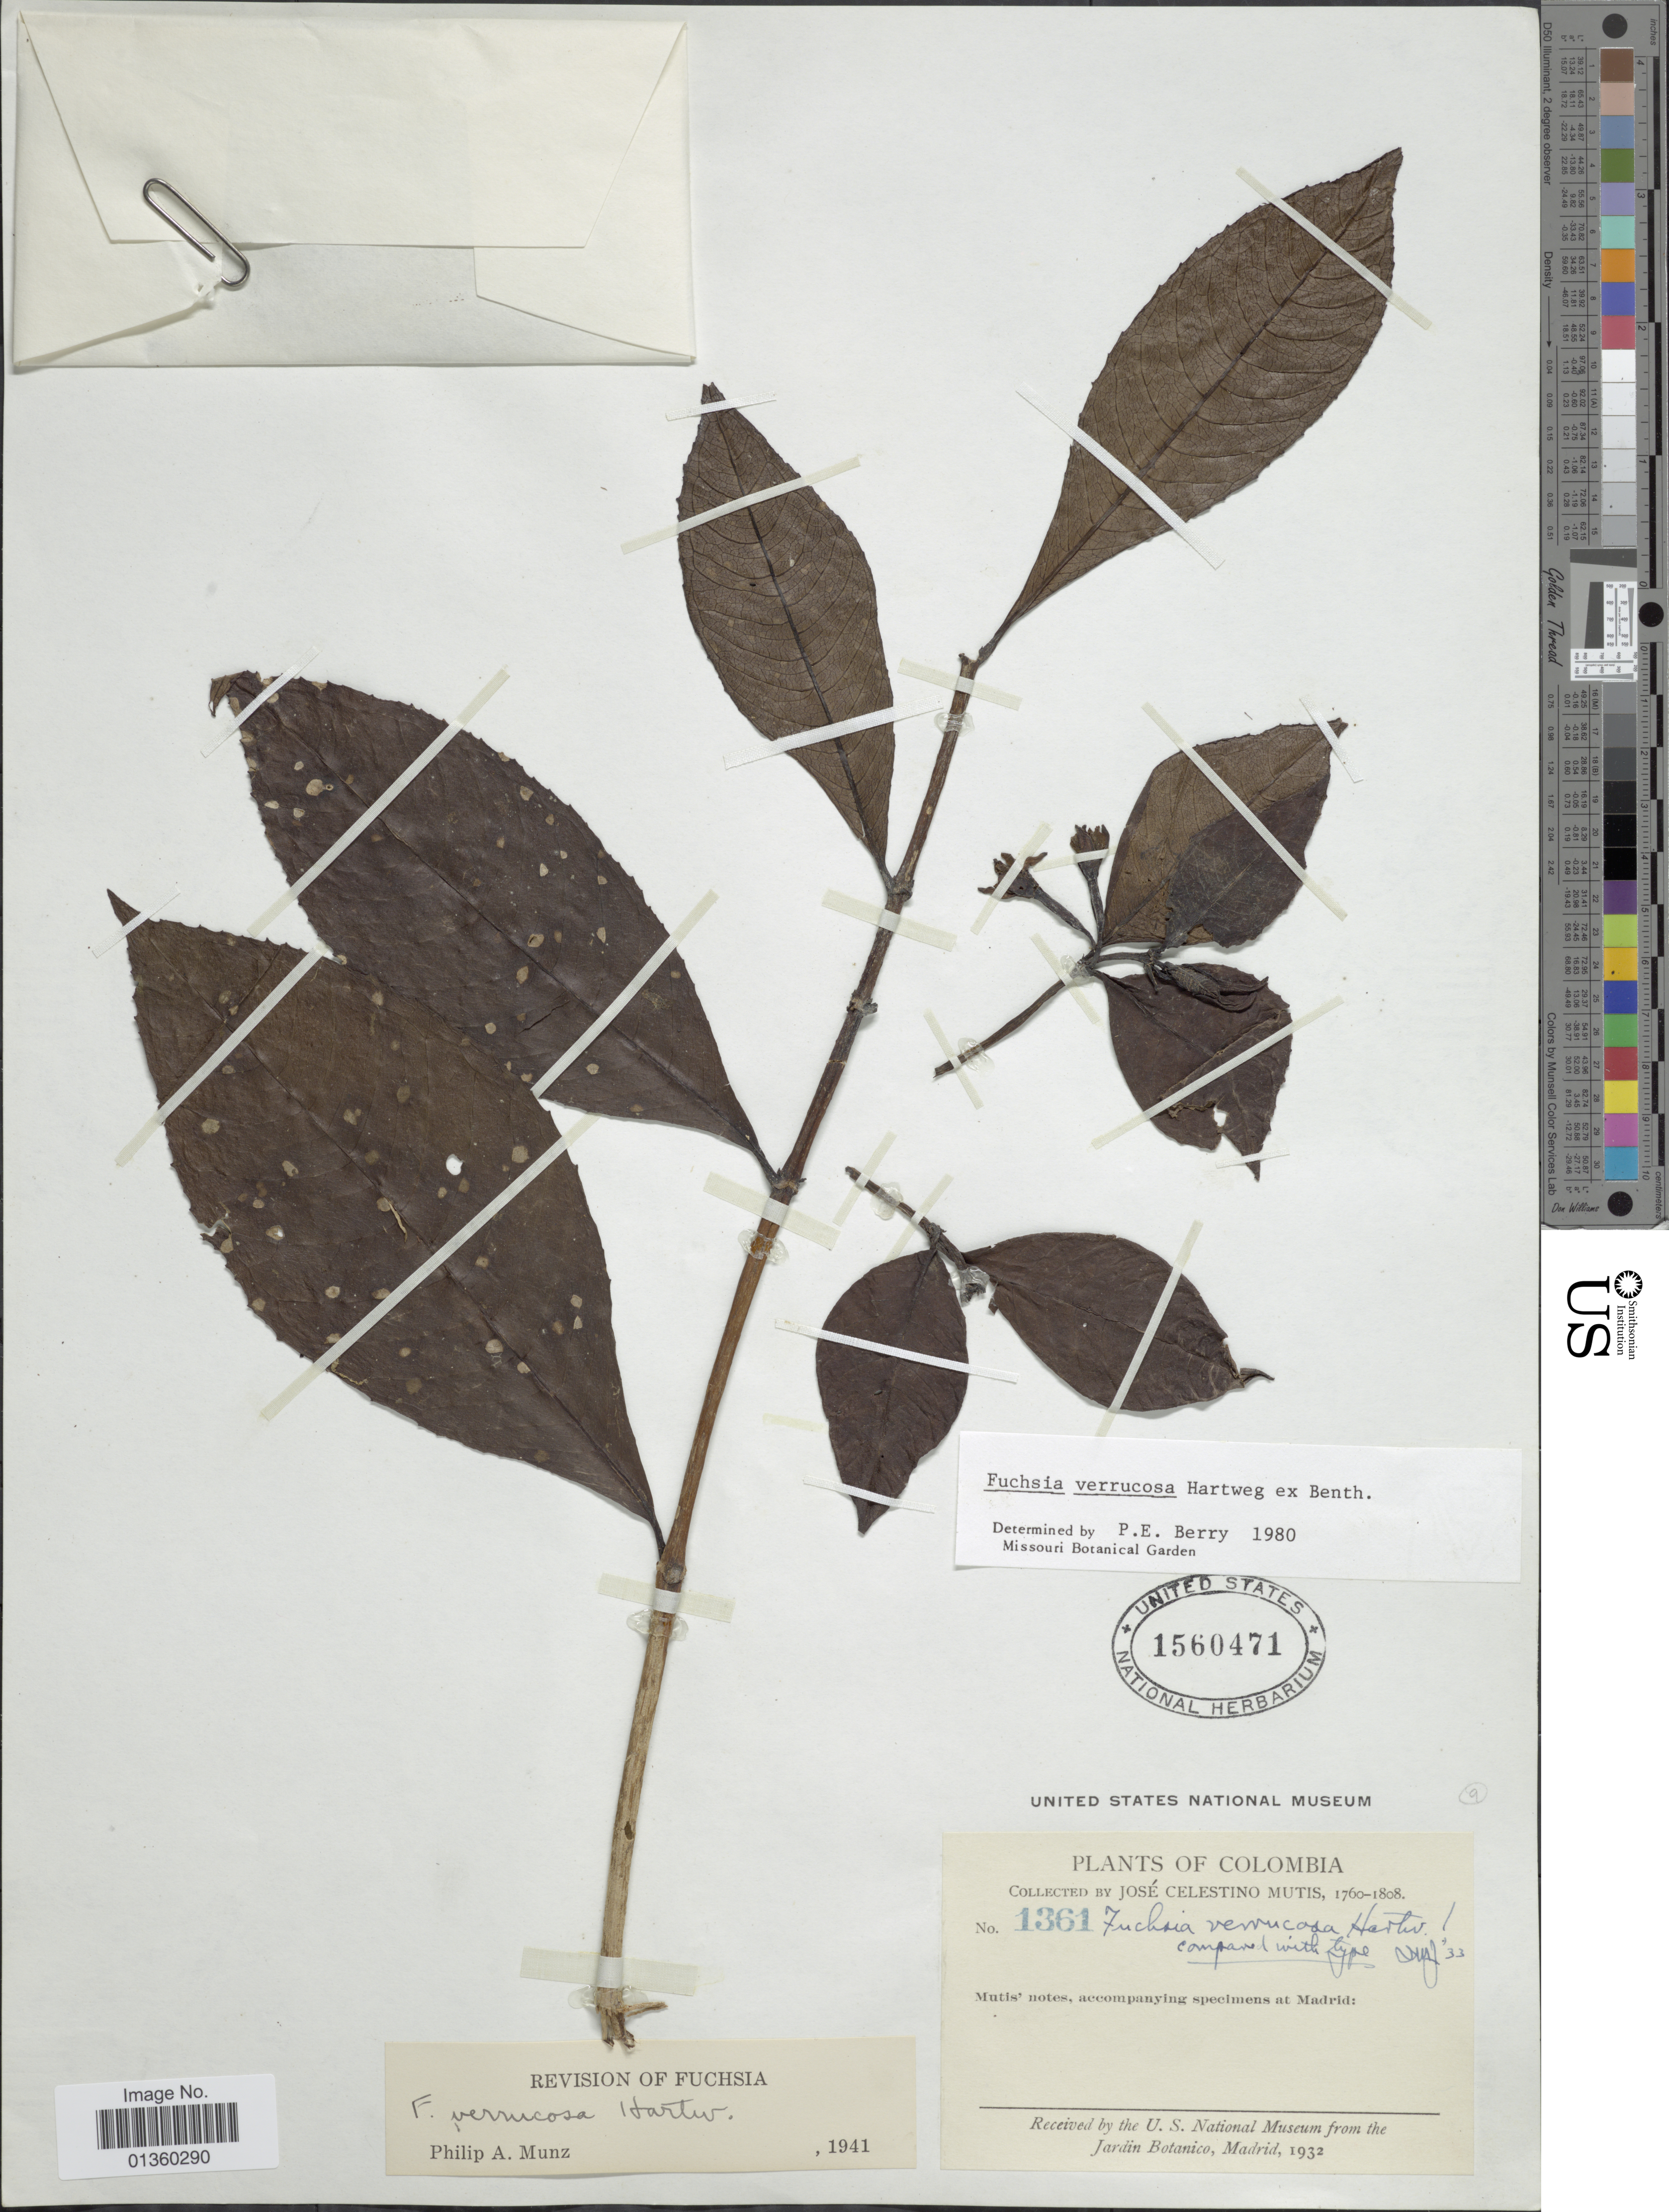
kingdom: Plantae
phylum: Tracheophyta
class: Magnoliopsida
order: Myrtales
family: Onagraceae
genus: Fuchsia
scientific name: Fuchsia verrucosa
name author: Hartw. ex Benth.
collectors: J. C. B. Mutis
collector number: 1361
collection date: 1760/1808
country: Colombia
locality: Madrid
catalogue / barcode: US 1560471